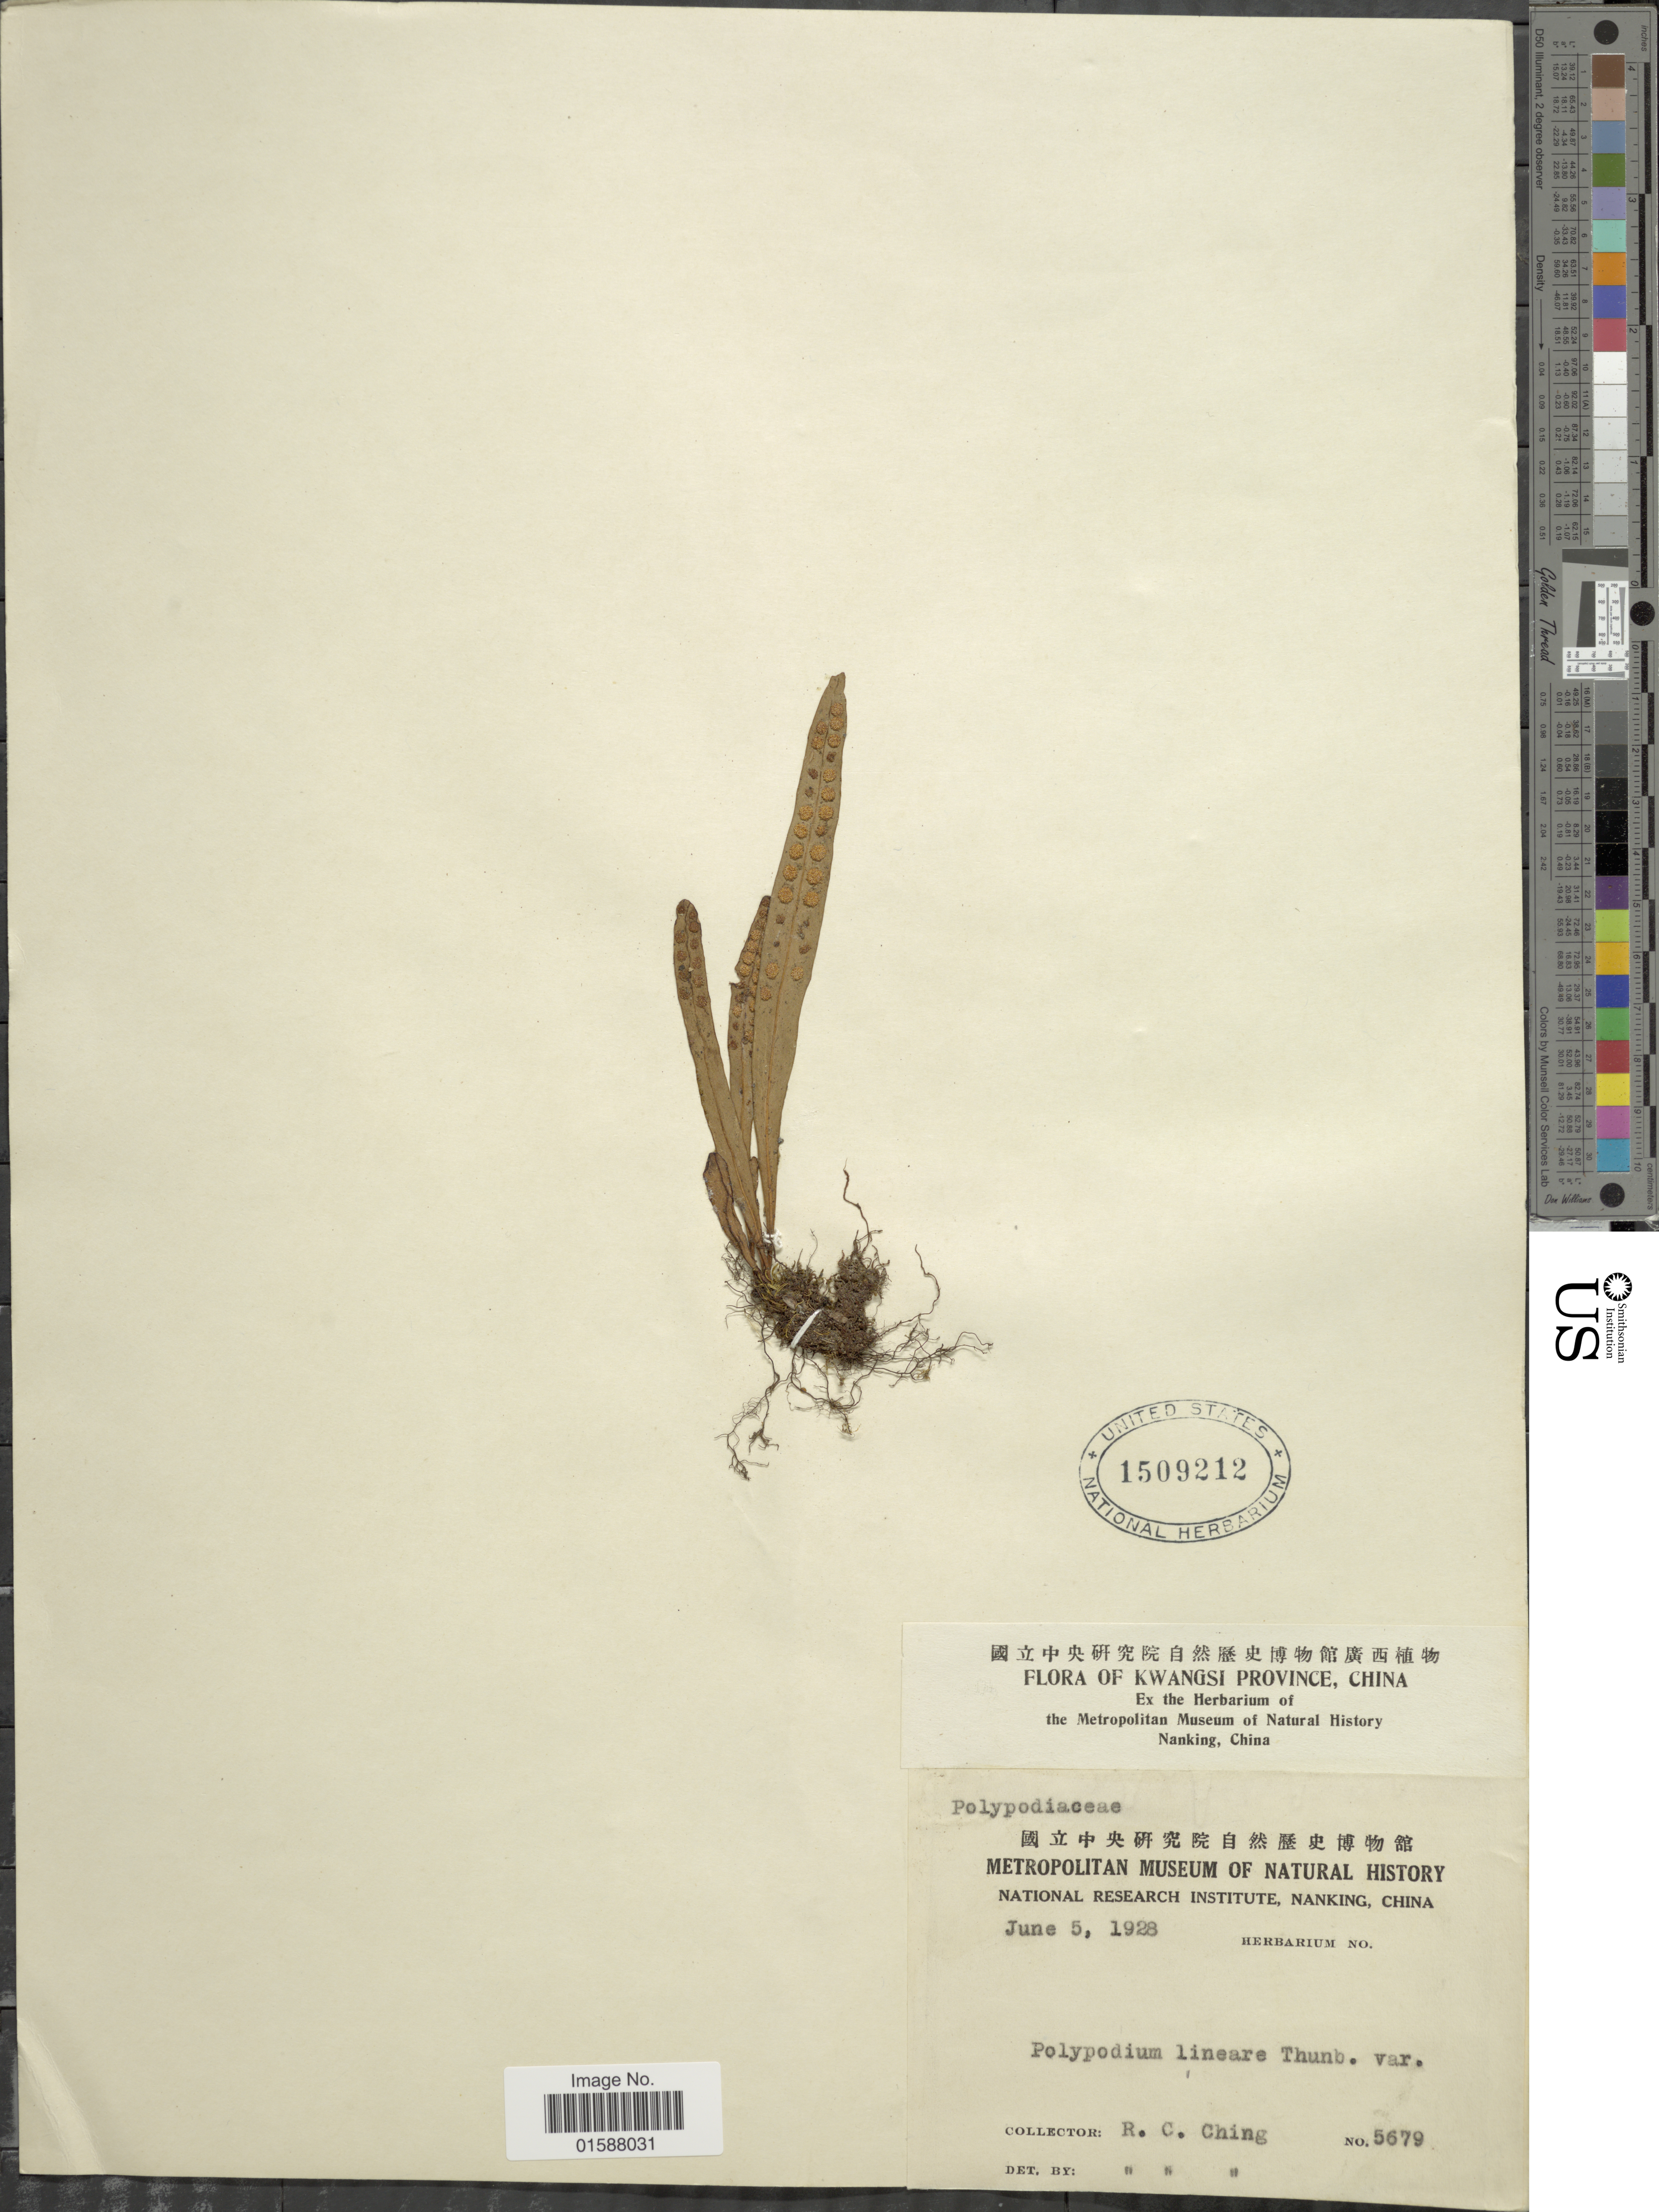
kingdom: Plantae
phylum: Tracheophyta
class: Polypodiopsida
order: Polypodiales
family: Polypodiaceae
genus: Lepisorus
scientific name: Lepisorus thunbergianus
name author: (Kaulf.) Ching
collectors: R. C. Ching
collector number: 5679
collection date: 1928-06-05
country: China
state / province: Guangxi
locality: Kwangsi Province.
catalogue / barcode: US 1509212